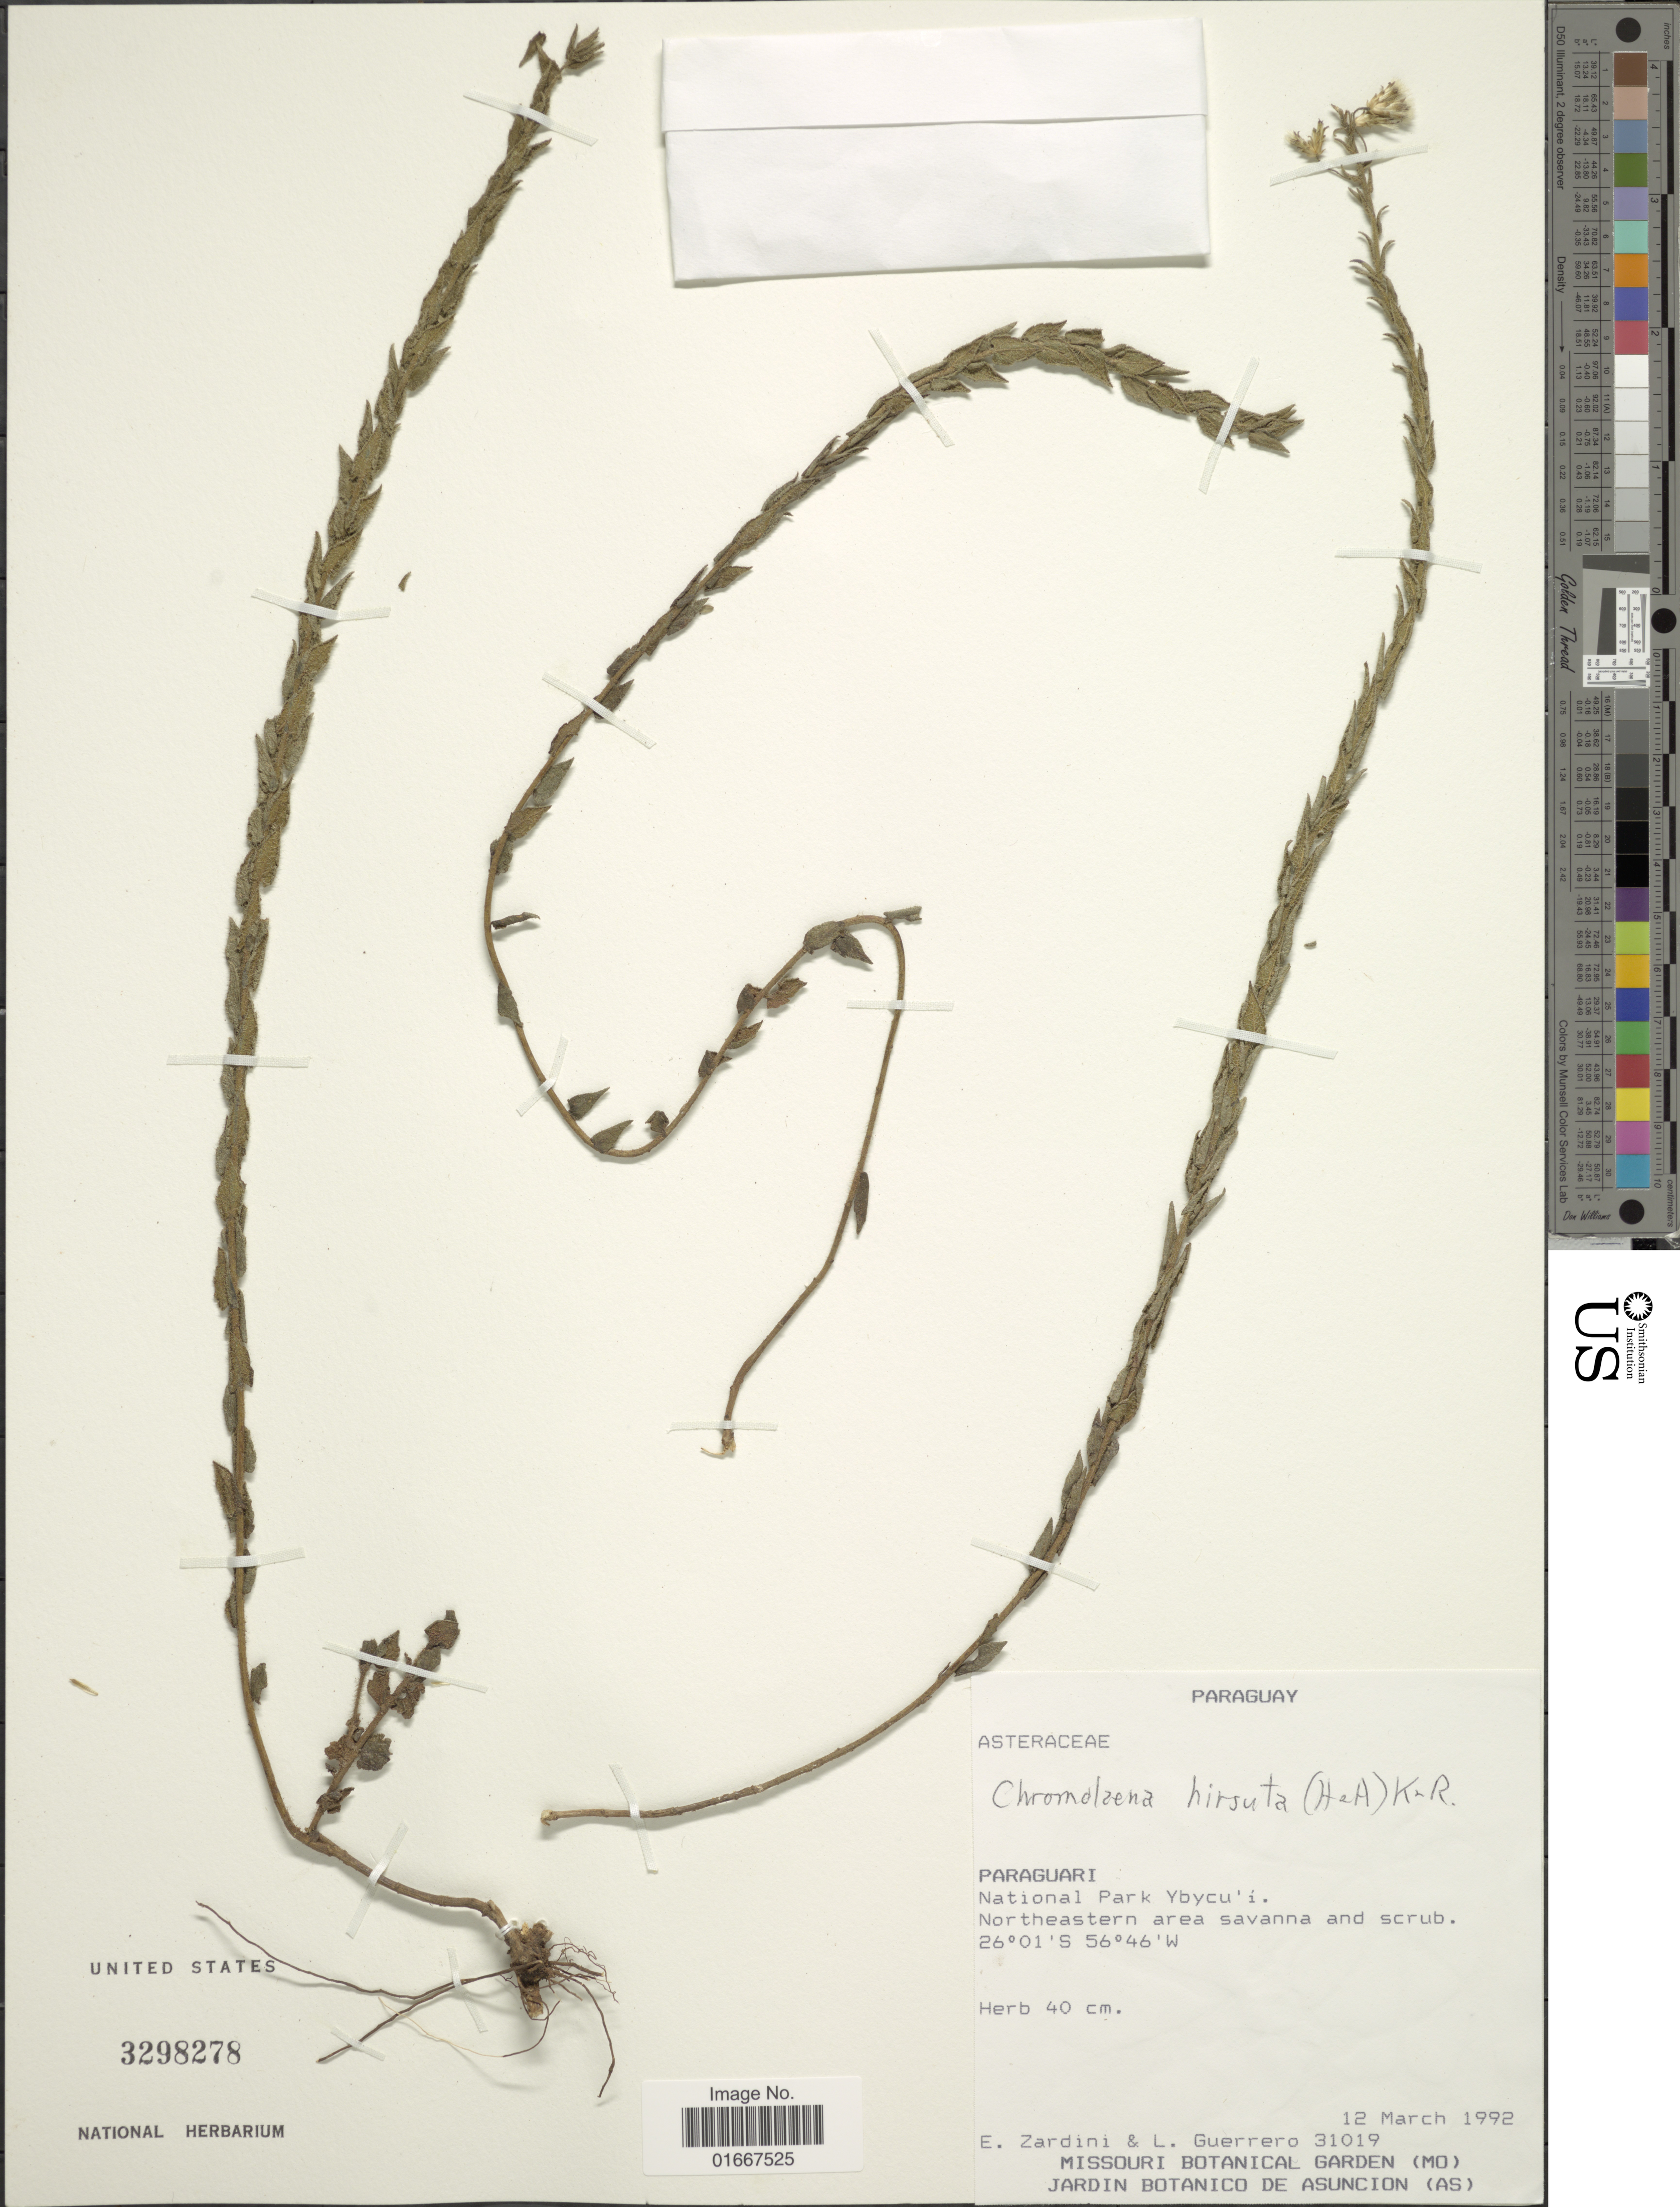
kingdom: Plantae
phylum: Tracheophyta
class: Magnoliopsida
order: Asterales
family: Asteraceae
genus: Chromolaena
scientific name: Chromolaena hirsuta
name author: (Hook. & Arn.) R.M. King & H. Rob.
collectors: E. M. Zardini & L. Guerrero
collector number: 31019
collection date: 1992-03-12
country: Paraguay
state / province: Paraguari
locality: National Park Ybycu'i, Northeastern area savanna and scrub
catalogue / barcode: US 3298278